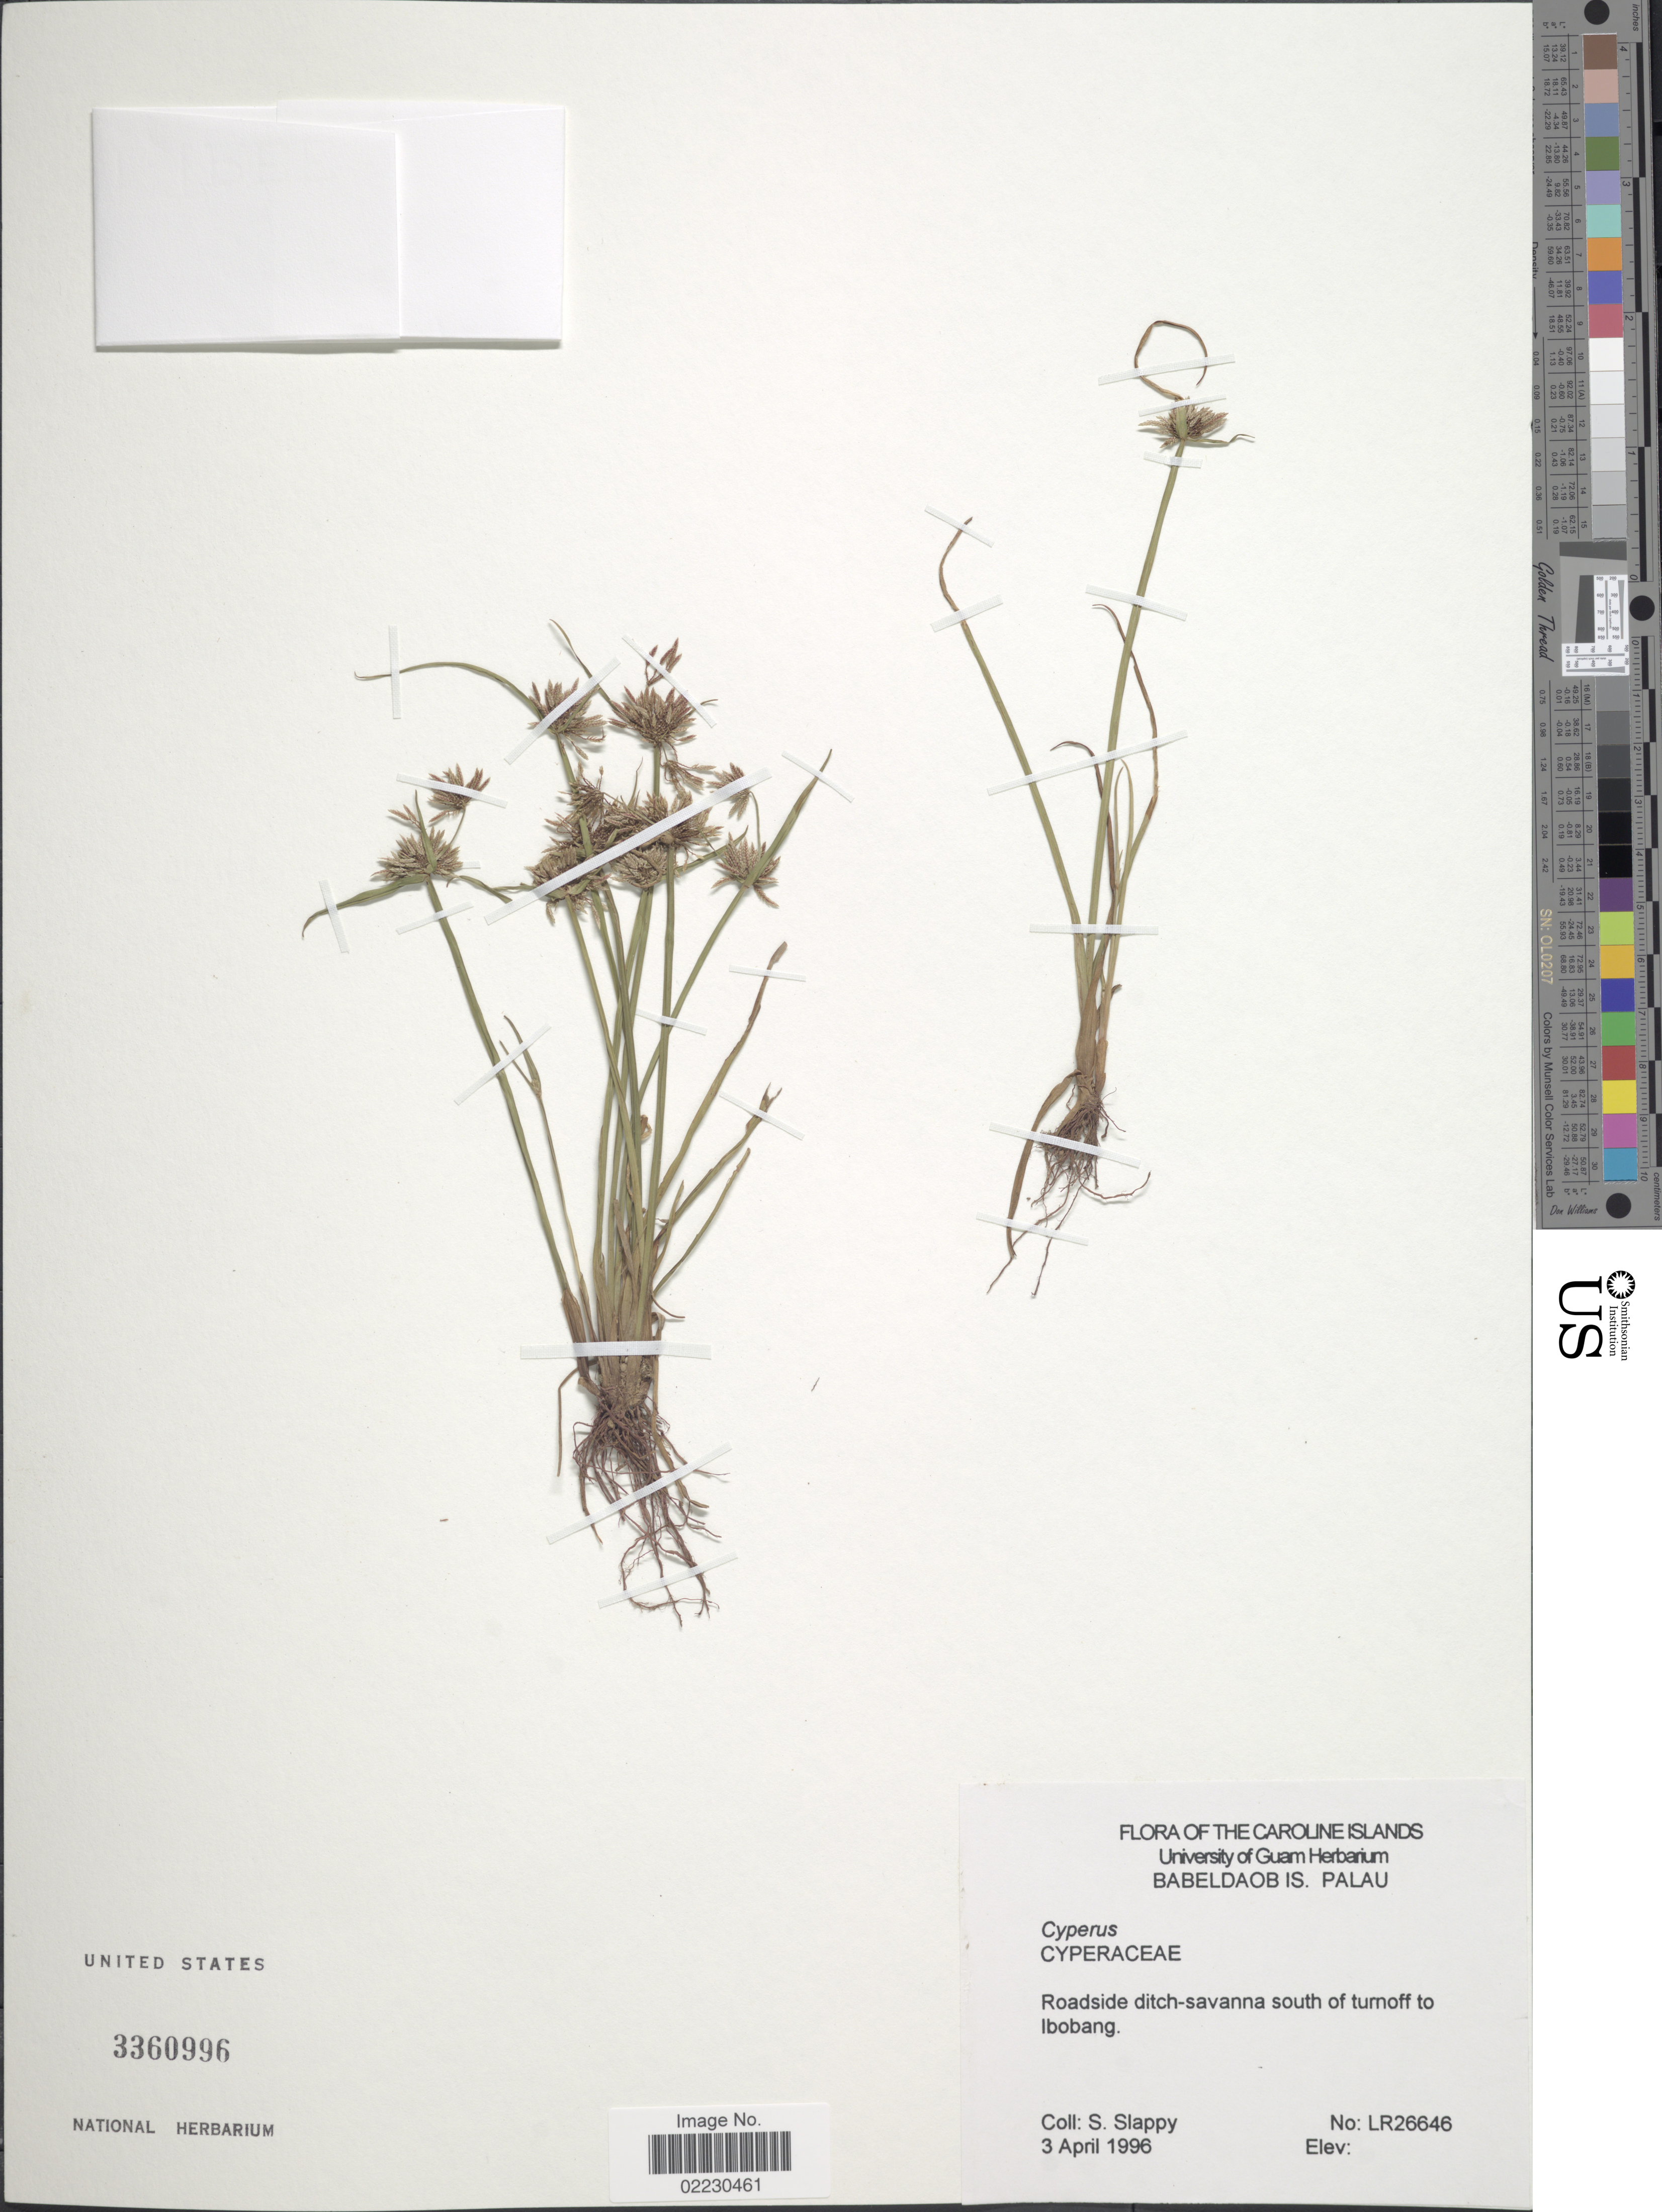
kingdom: Plantae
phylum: Tracheophyta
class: Liliopsida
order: Poales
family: Cyperaceae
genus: Cyperus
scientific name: Cyperus sp.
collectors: S. Slappy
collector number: LR26646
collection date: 1996-04-03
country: Palau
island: Babeldaob [Babelthuap]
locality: Babledaob Is. Palau, Roadside ditch-savanna south of turnoff to Ibobang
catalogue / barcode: US 3360996